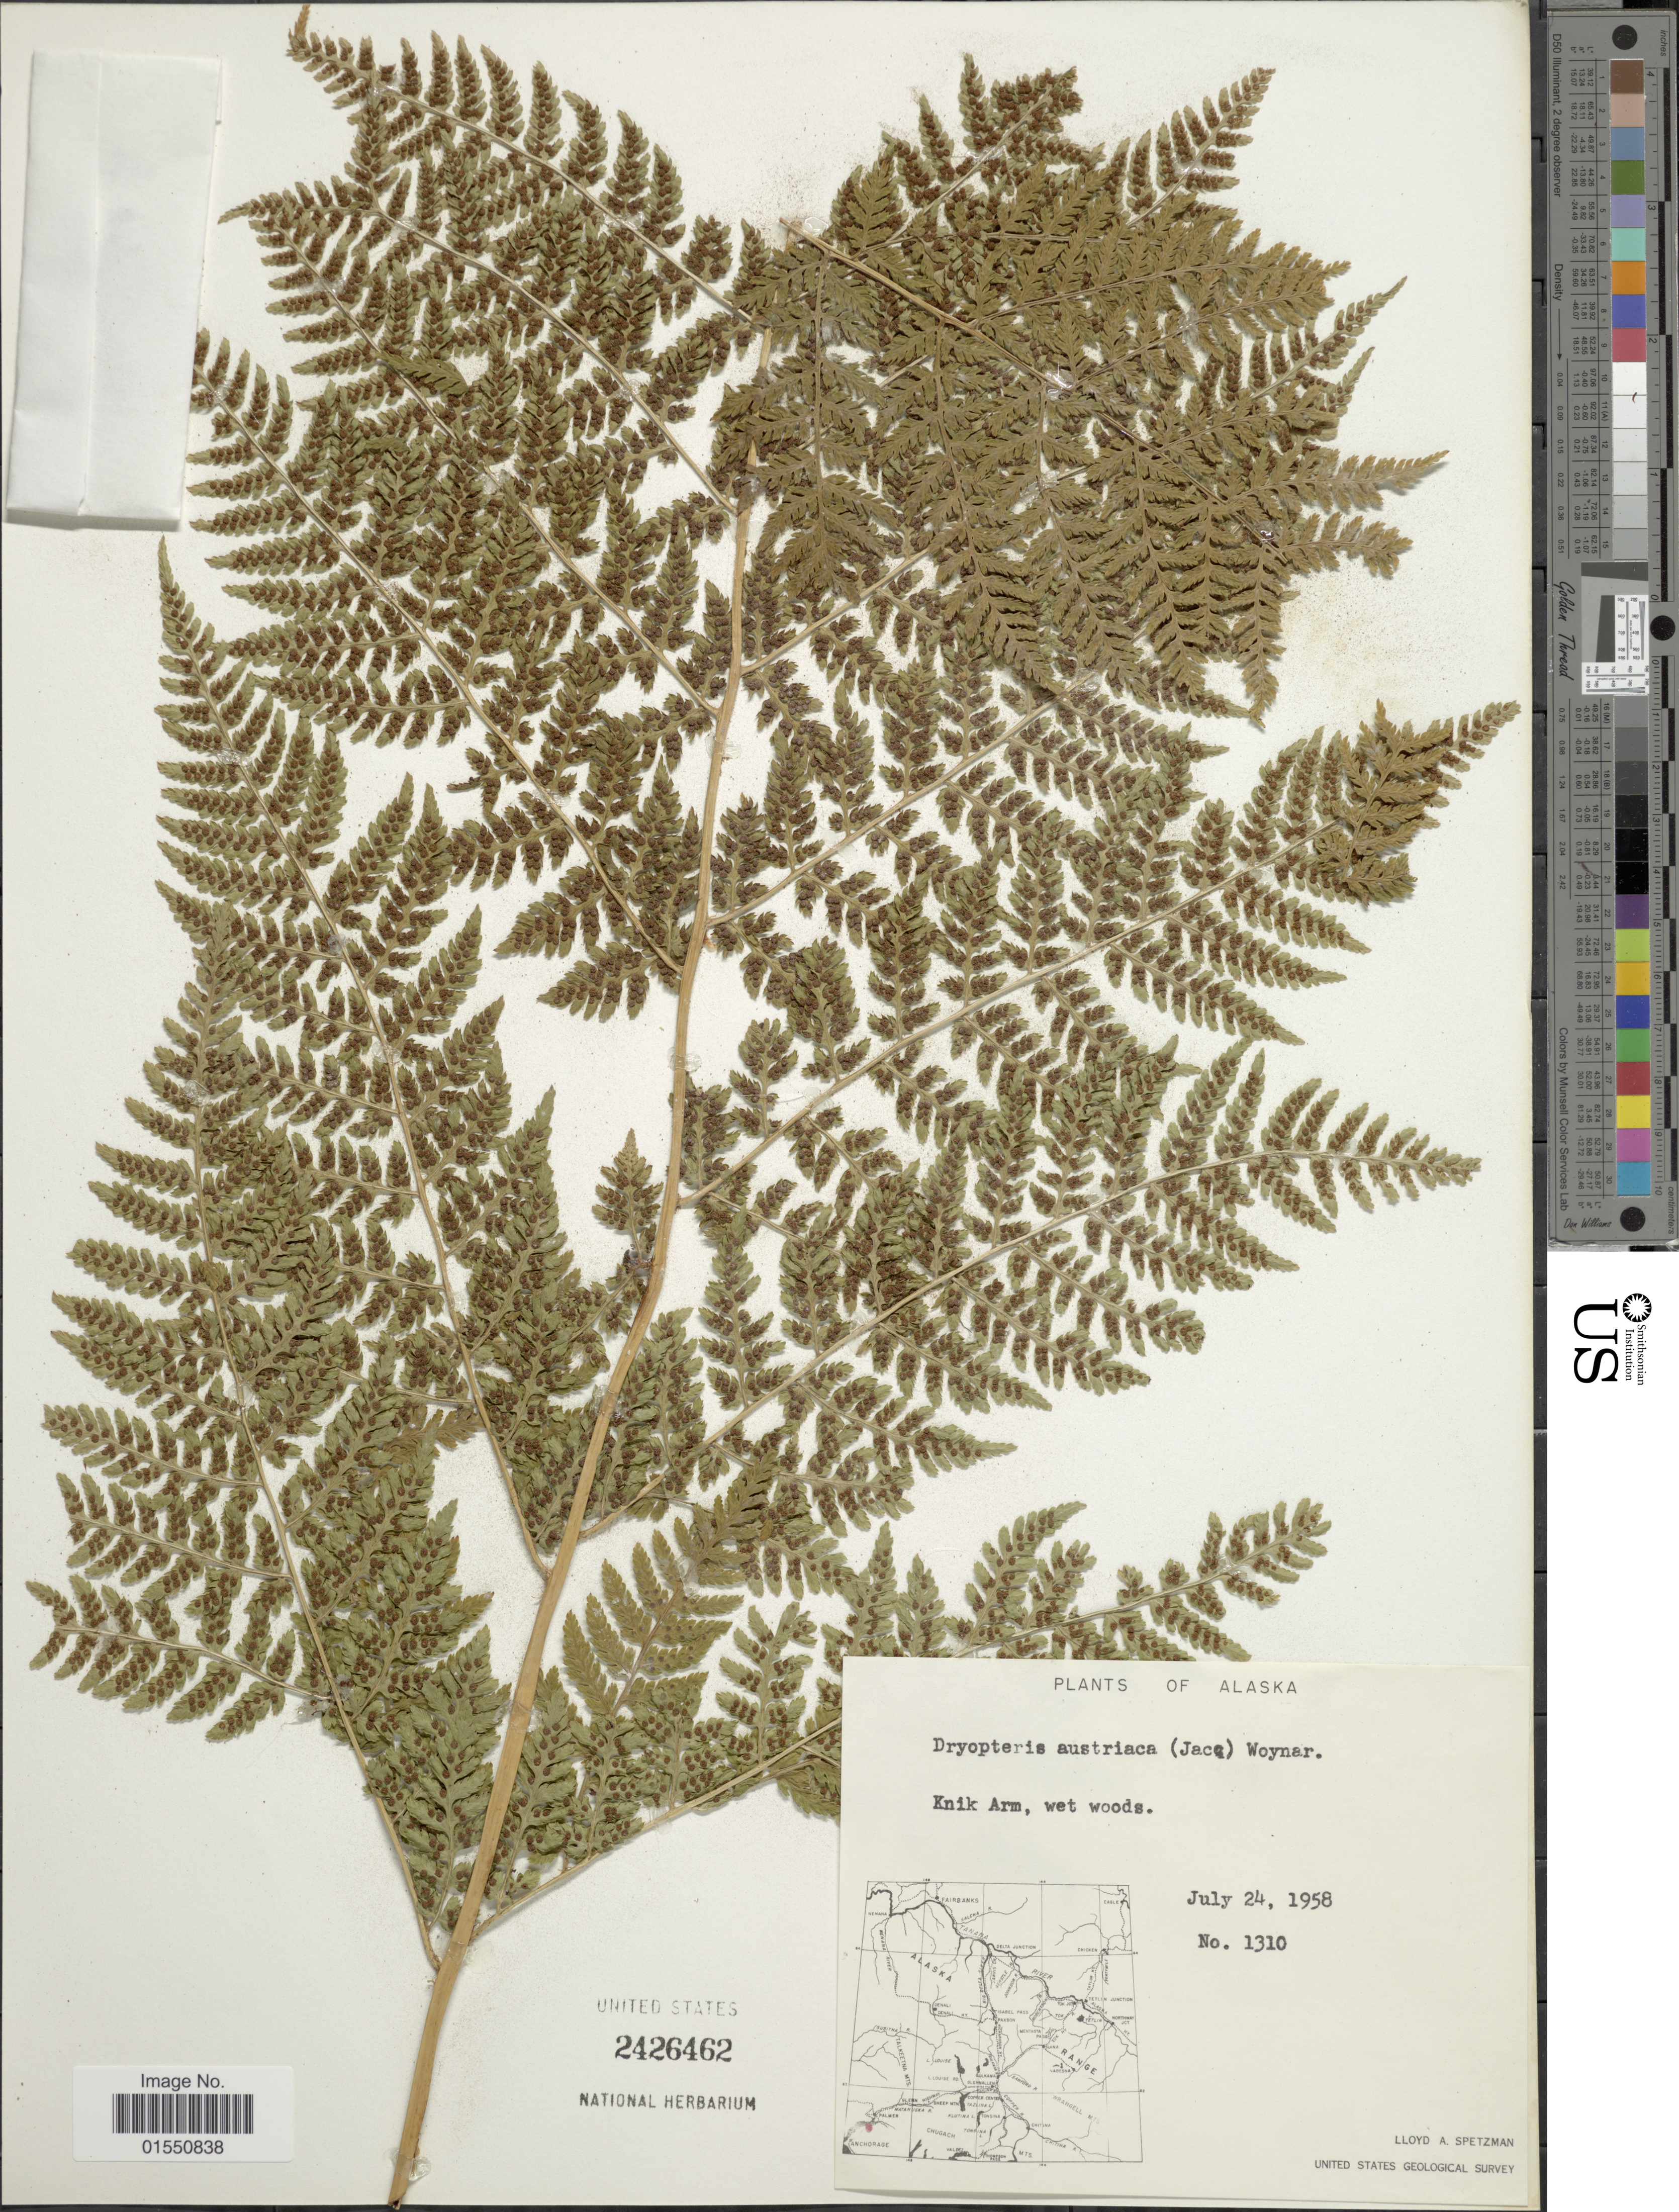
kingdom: Plantae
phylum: Tracheophyta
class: Polypodiopsida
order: Polypodiales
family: Dryopteridaceae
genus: Dryopteris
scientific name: Dryopteris expansa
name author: (C. Presl) Fraser-Jenk. & Jermy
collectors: L. Spetzman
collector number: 1310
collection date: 1958-07-24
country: United States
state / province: Alaska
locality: Knik Arm, wet woods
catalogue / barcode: US 2426462